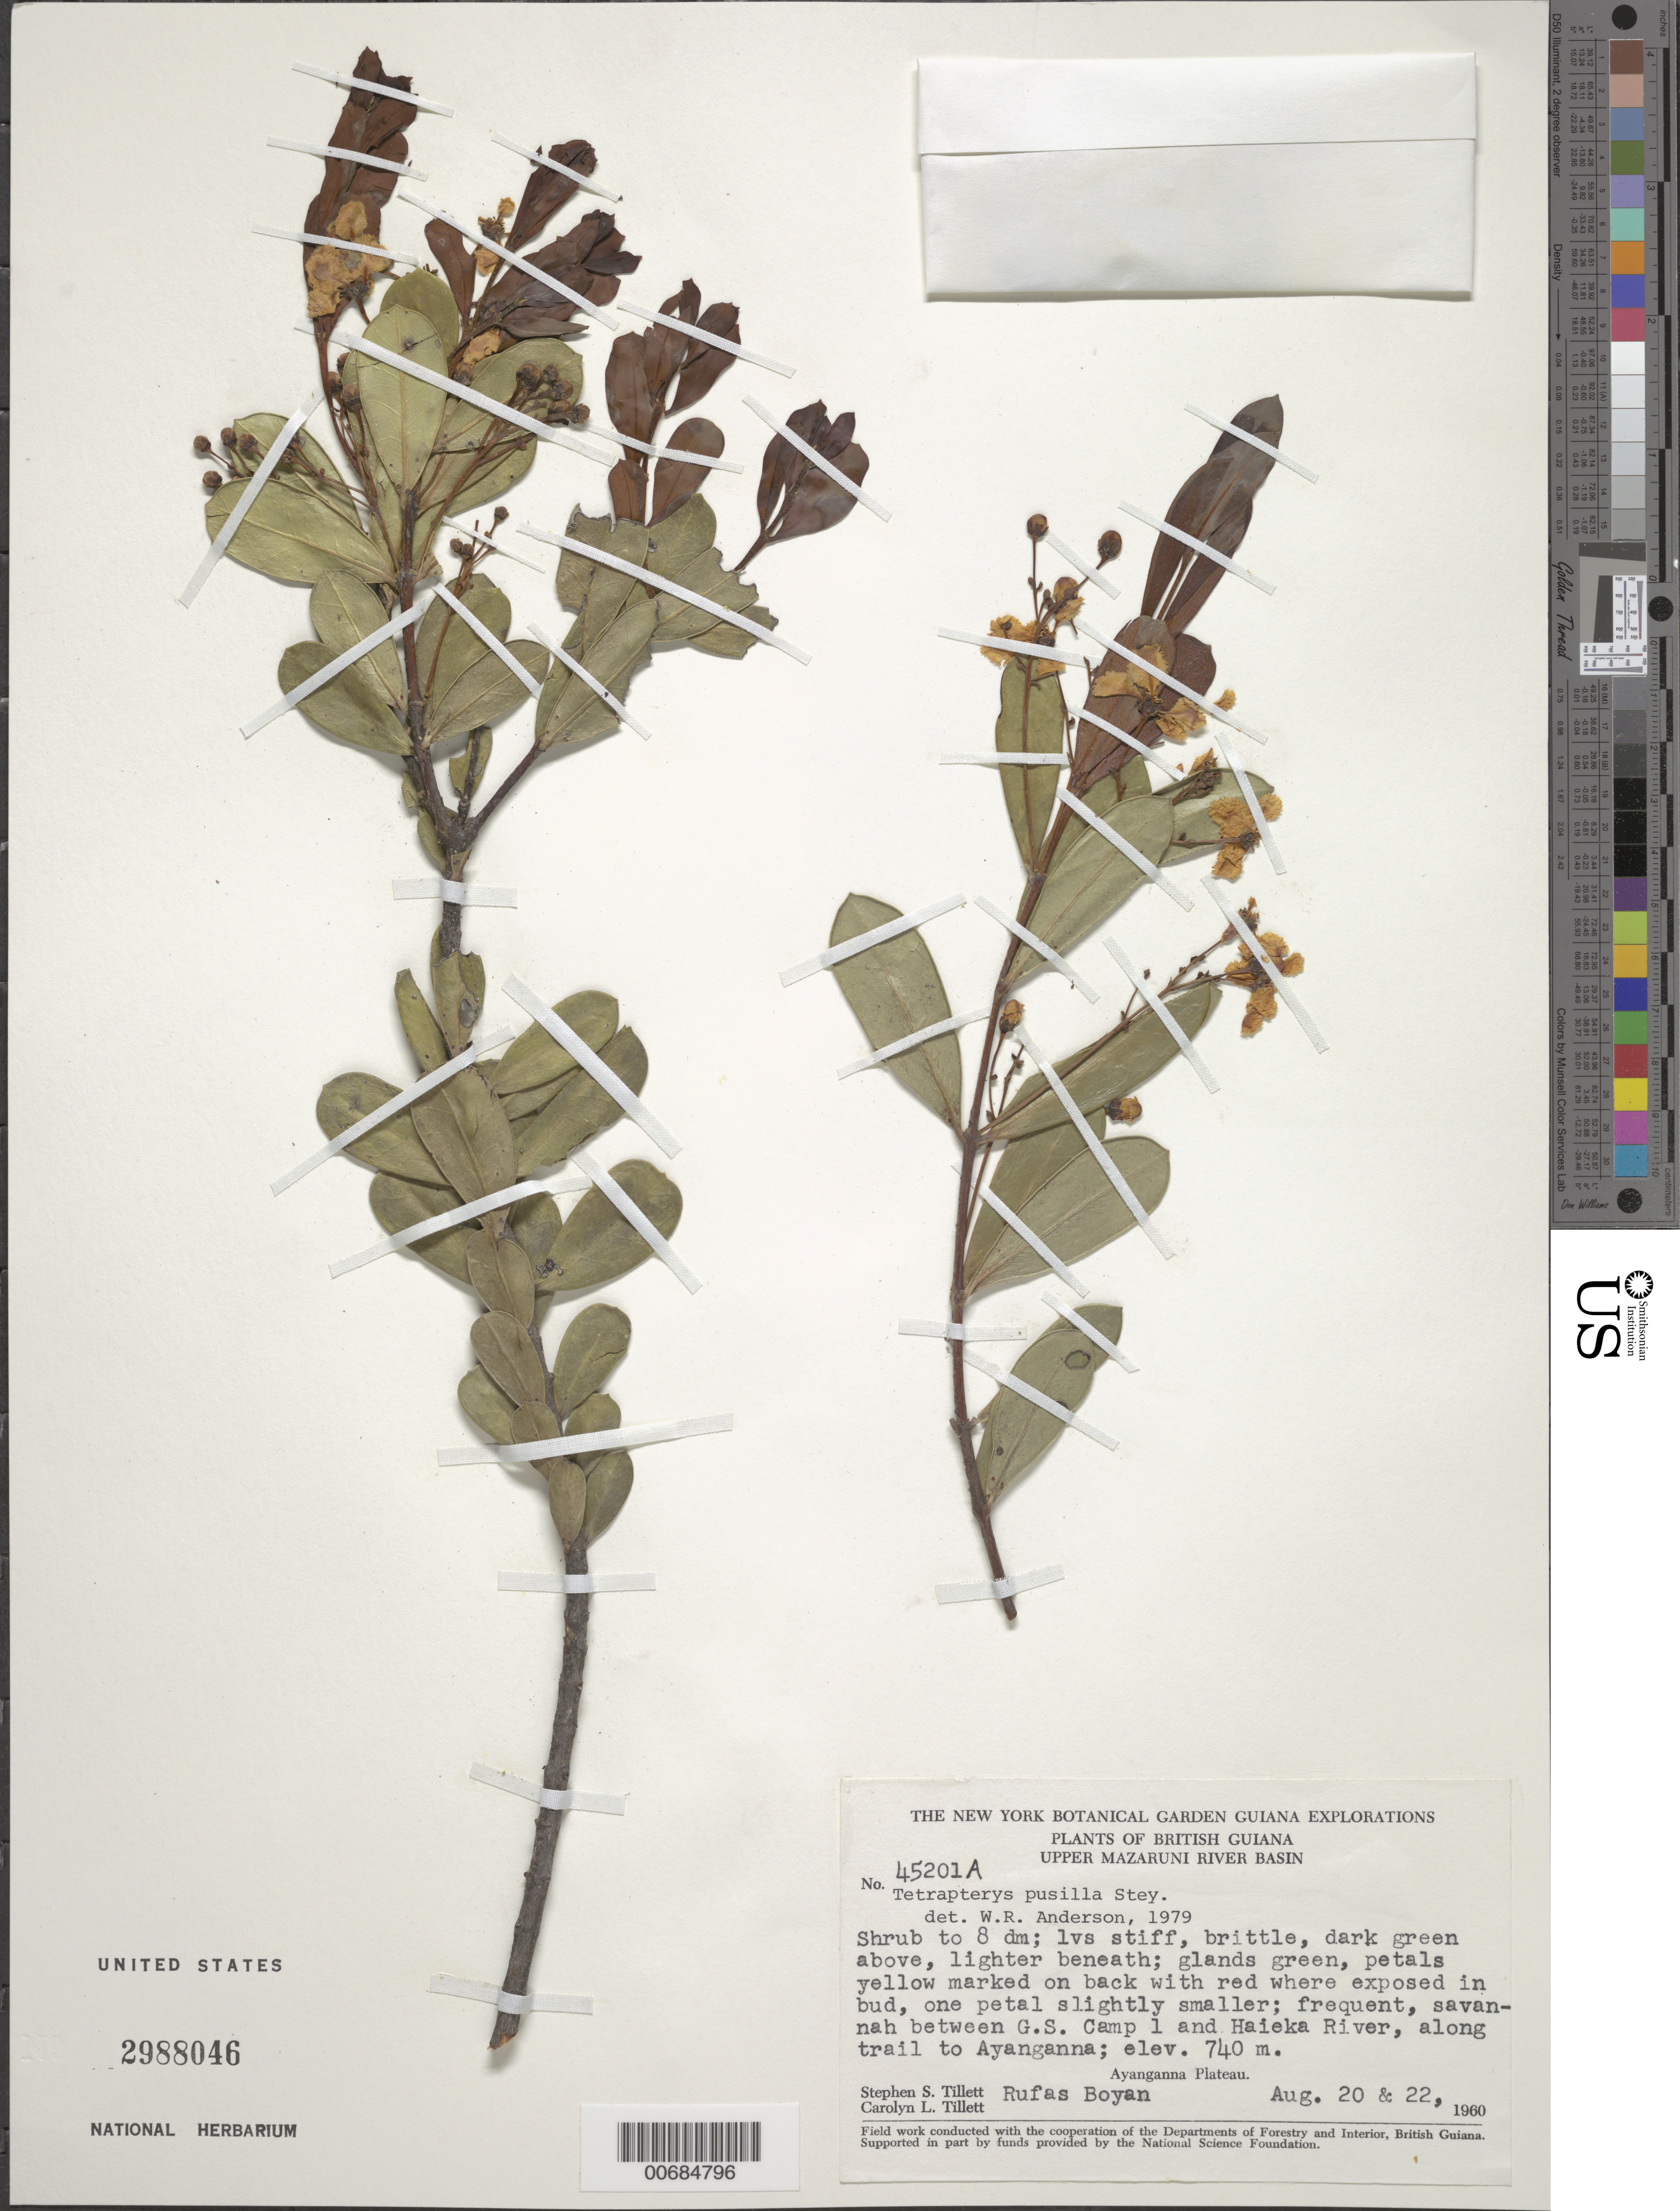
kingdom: Plantae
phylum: Tracheophyta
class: Magnoliopsida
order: Malpighiales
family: Malpighiaceae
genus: Glicophyllum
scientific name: Glicophyllum pusillum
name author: (Steyerm.) R.F. Almeida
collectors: S. S. Tillett, C. L. Tillett & R. Boyan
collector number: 45201 a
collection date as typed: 20-Aug-60 to 22-Aug-60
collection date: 1960-08-20/1960-08-22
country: Guyana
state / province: Cuyuni-Mazaruni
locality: Ayanganna Plateau, between G.S. Camp 1 and Haieka River, along trail to Ayanganna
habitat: Savanna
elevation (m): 740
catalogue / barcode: US 2988046